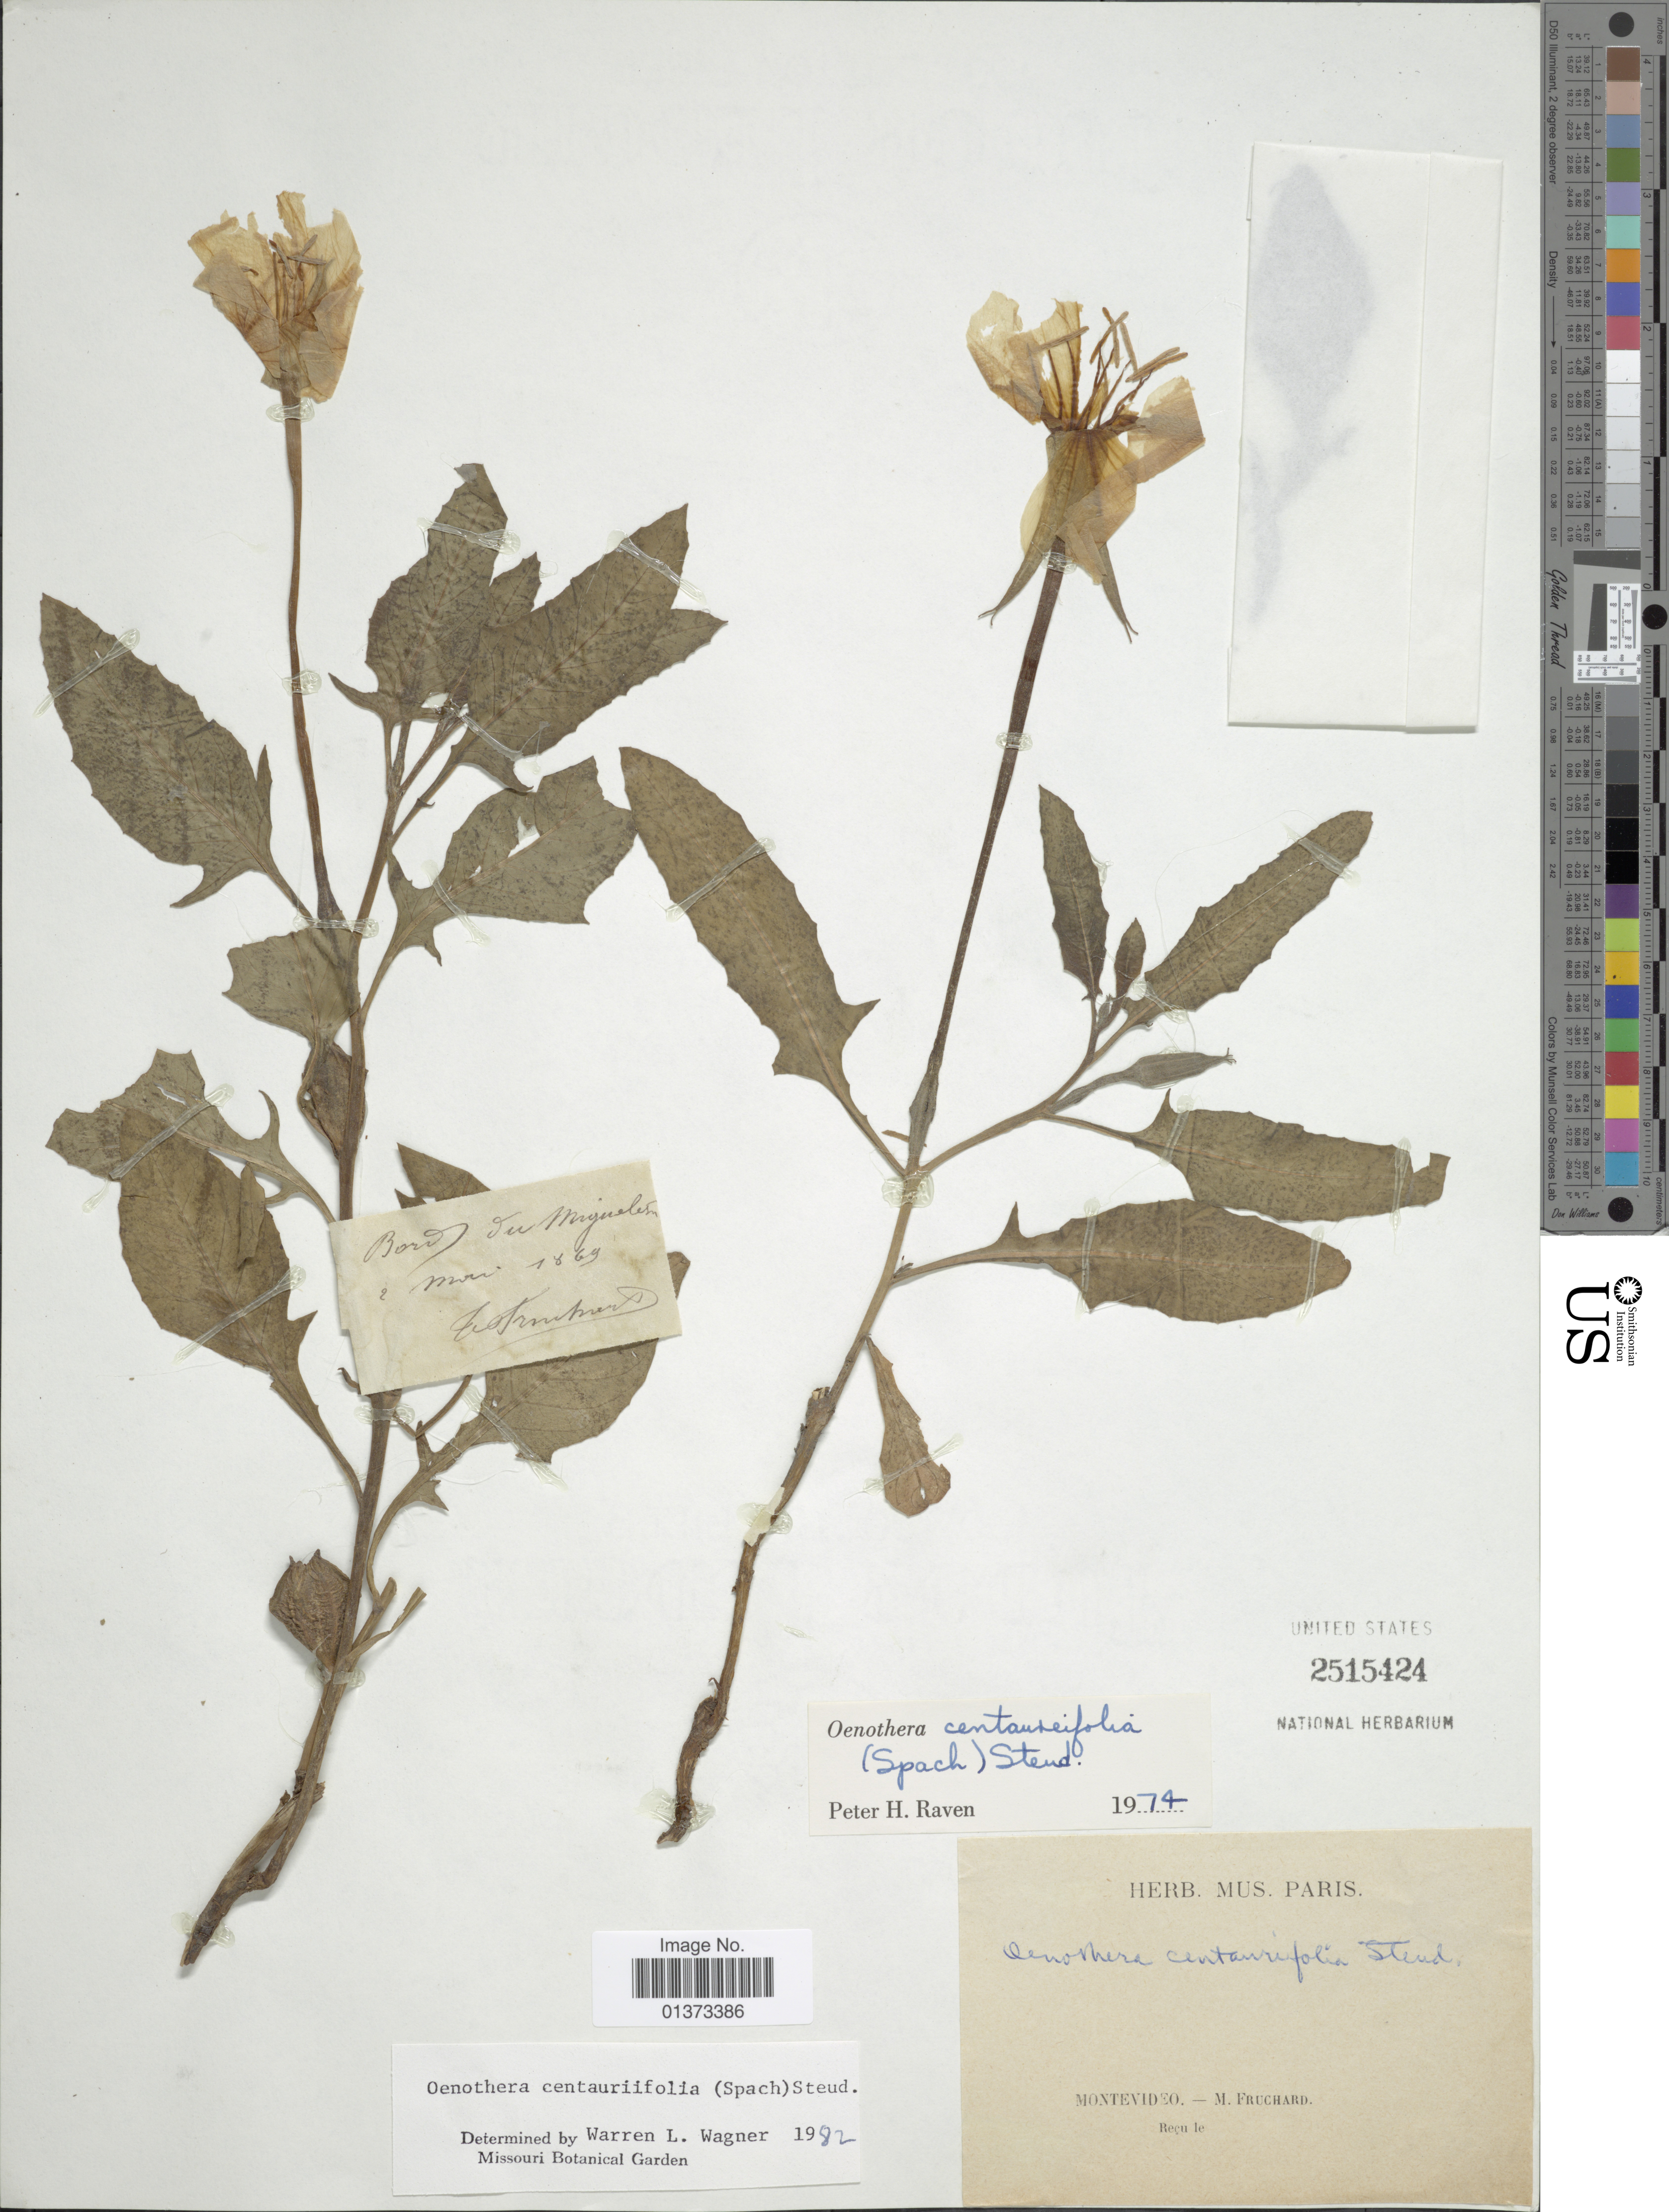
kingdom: Plantae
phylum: Tracheophyta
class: Magnoliopsida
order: Myrtales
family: Onagraceae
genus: Oenothera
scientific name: Oenothera centauriifolia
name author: (Spach) Steud.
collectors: M. Fruchard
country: Uruguay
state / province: Montevideo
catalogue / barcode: US 2515424